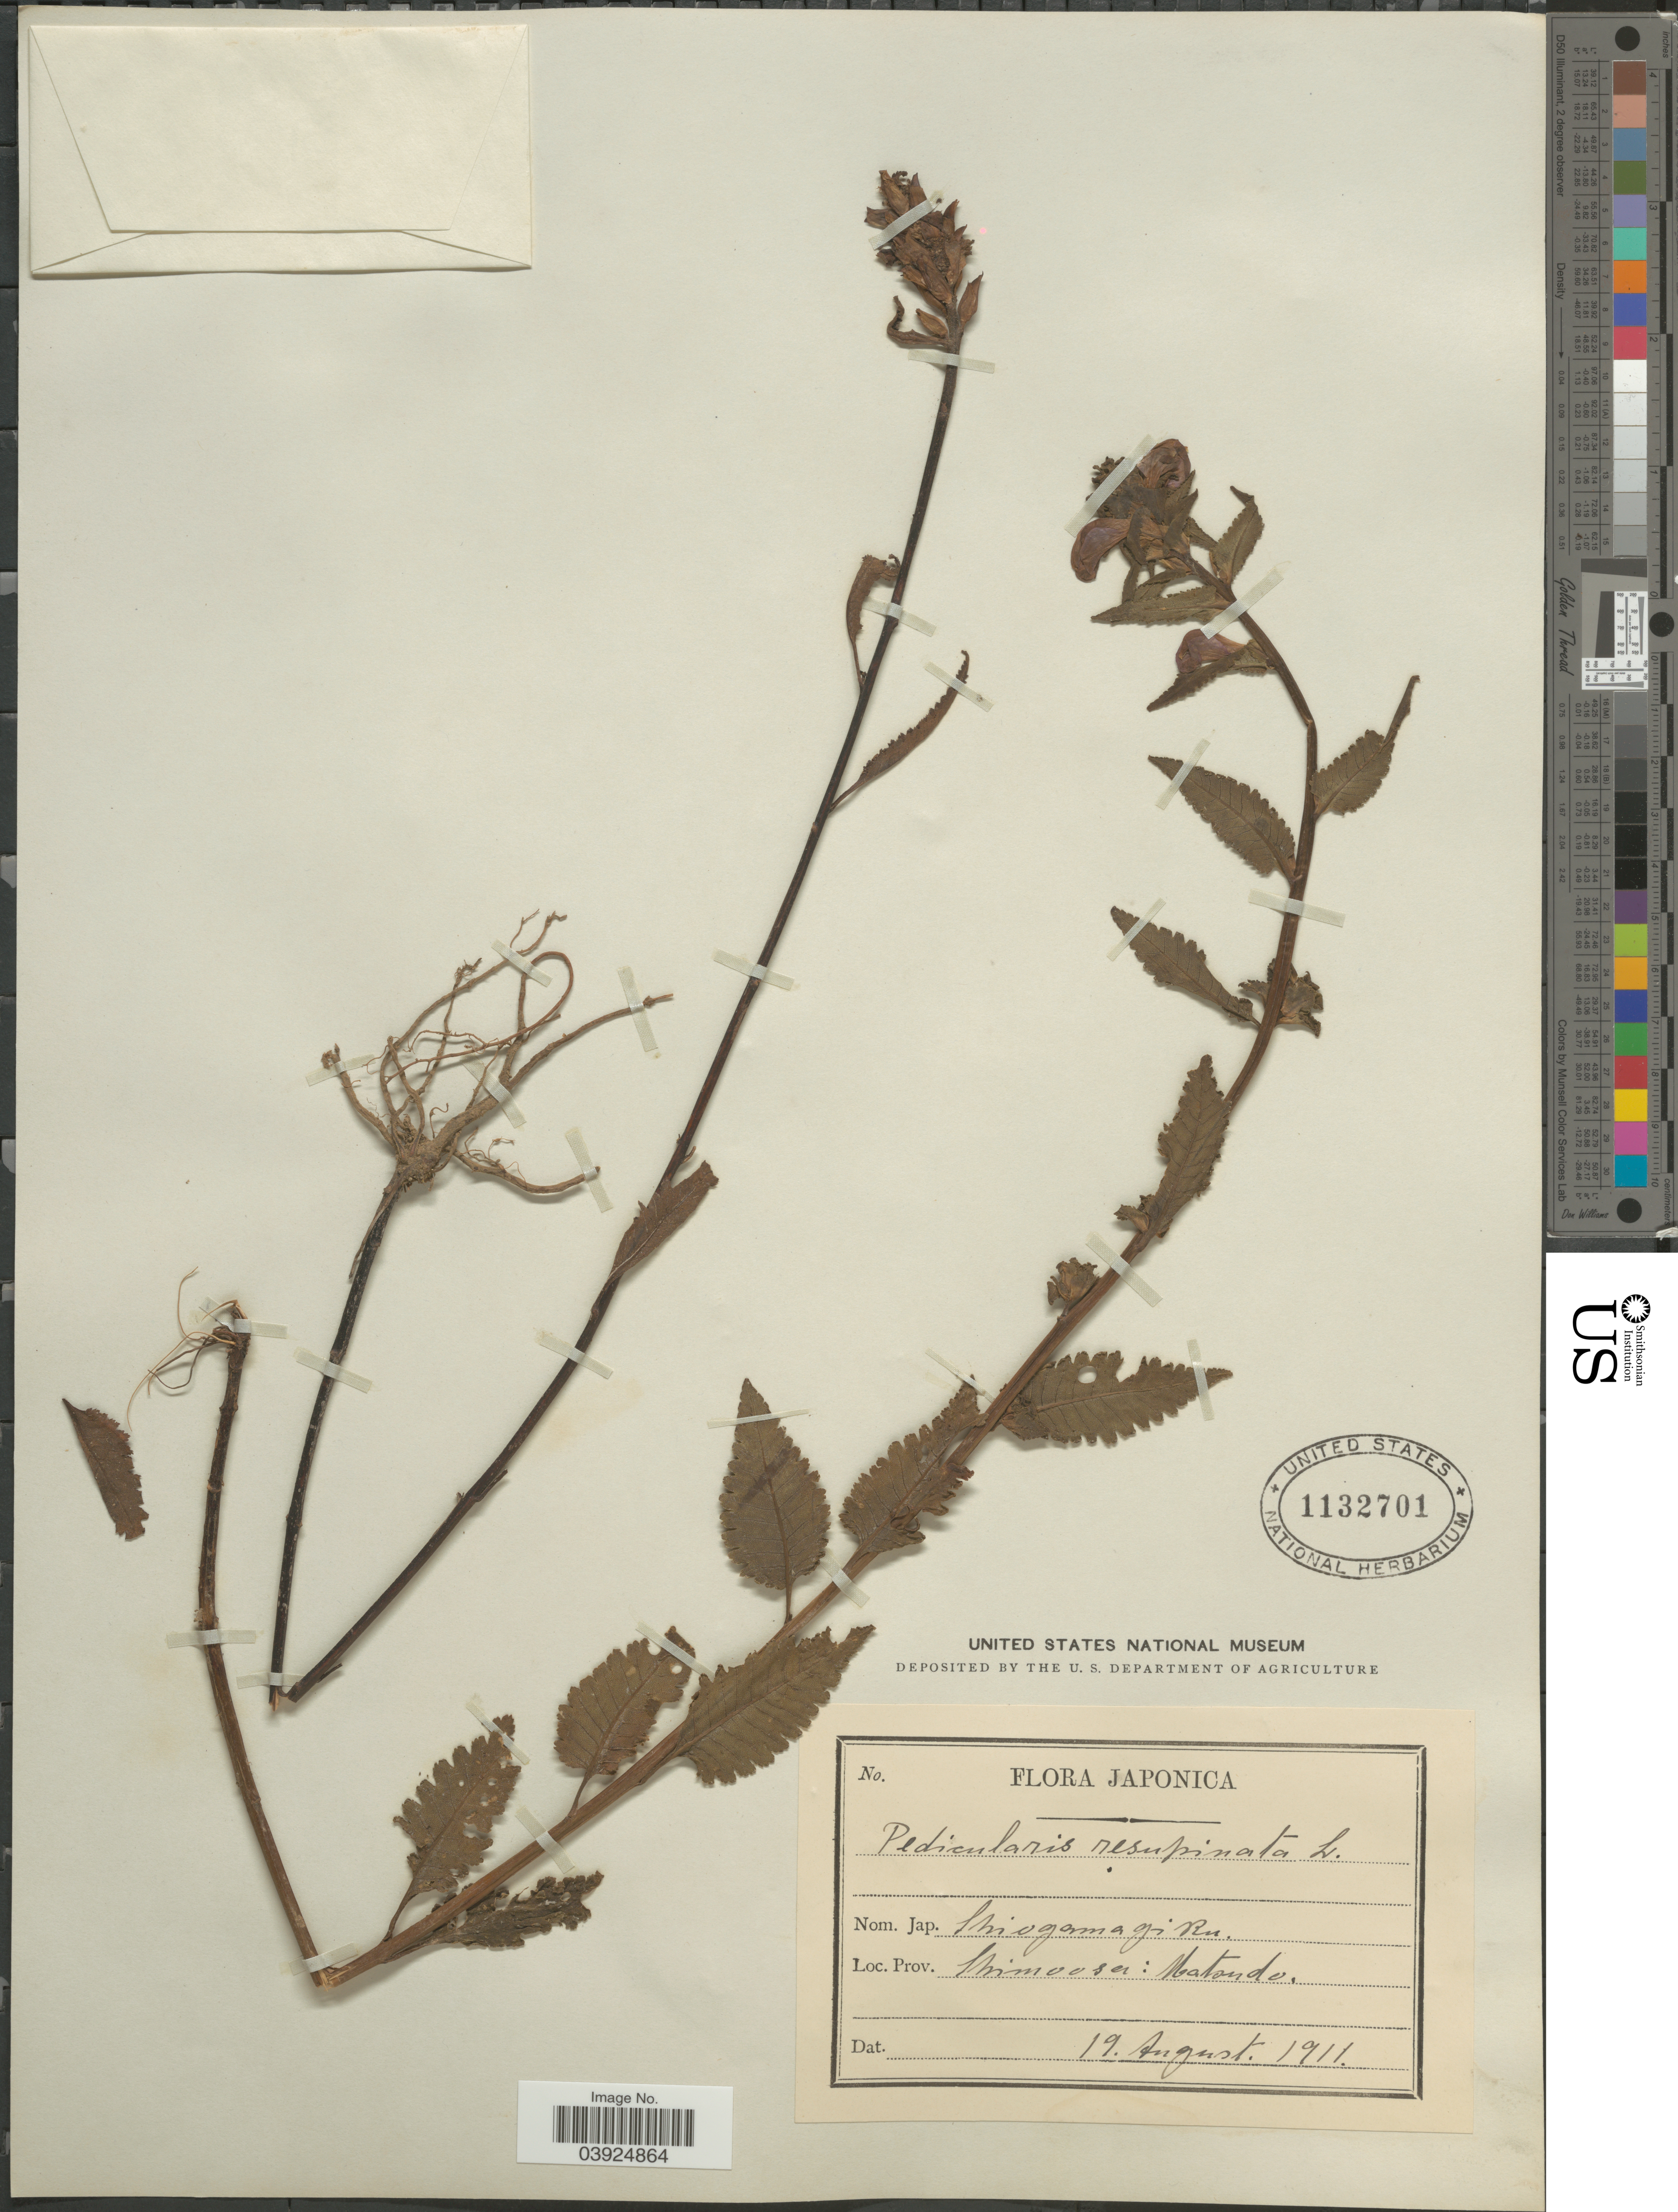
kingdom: Plantae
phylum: Tracheophyta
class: Magnoliopsida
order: Lamiales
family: Orobanchaceae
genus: Pedicularis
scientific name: Pedicularis resupinata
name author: L.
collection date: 1911-08-19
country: Japan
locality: Shimoosa: Matondo.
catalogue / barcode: US 1132701